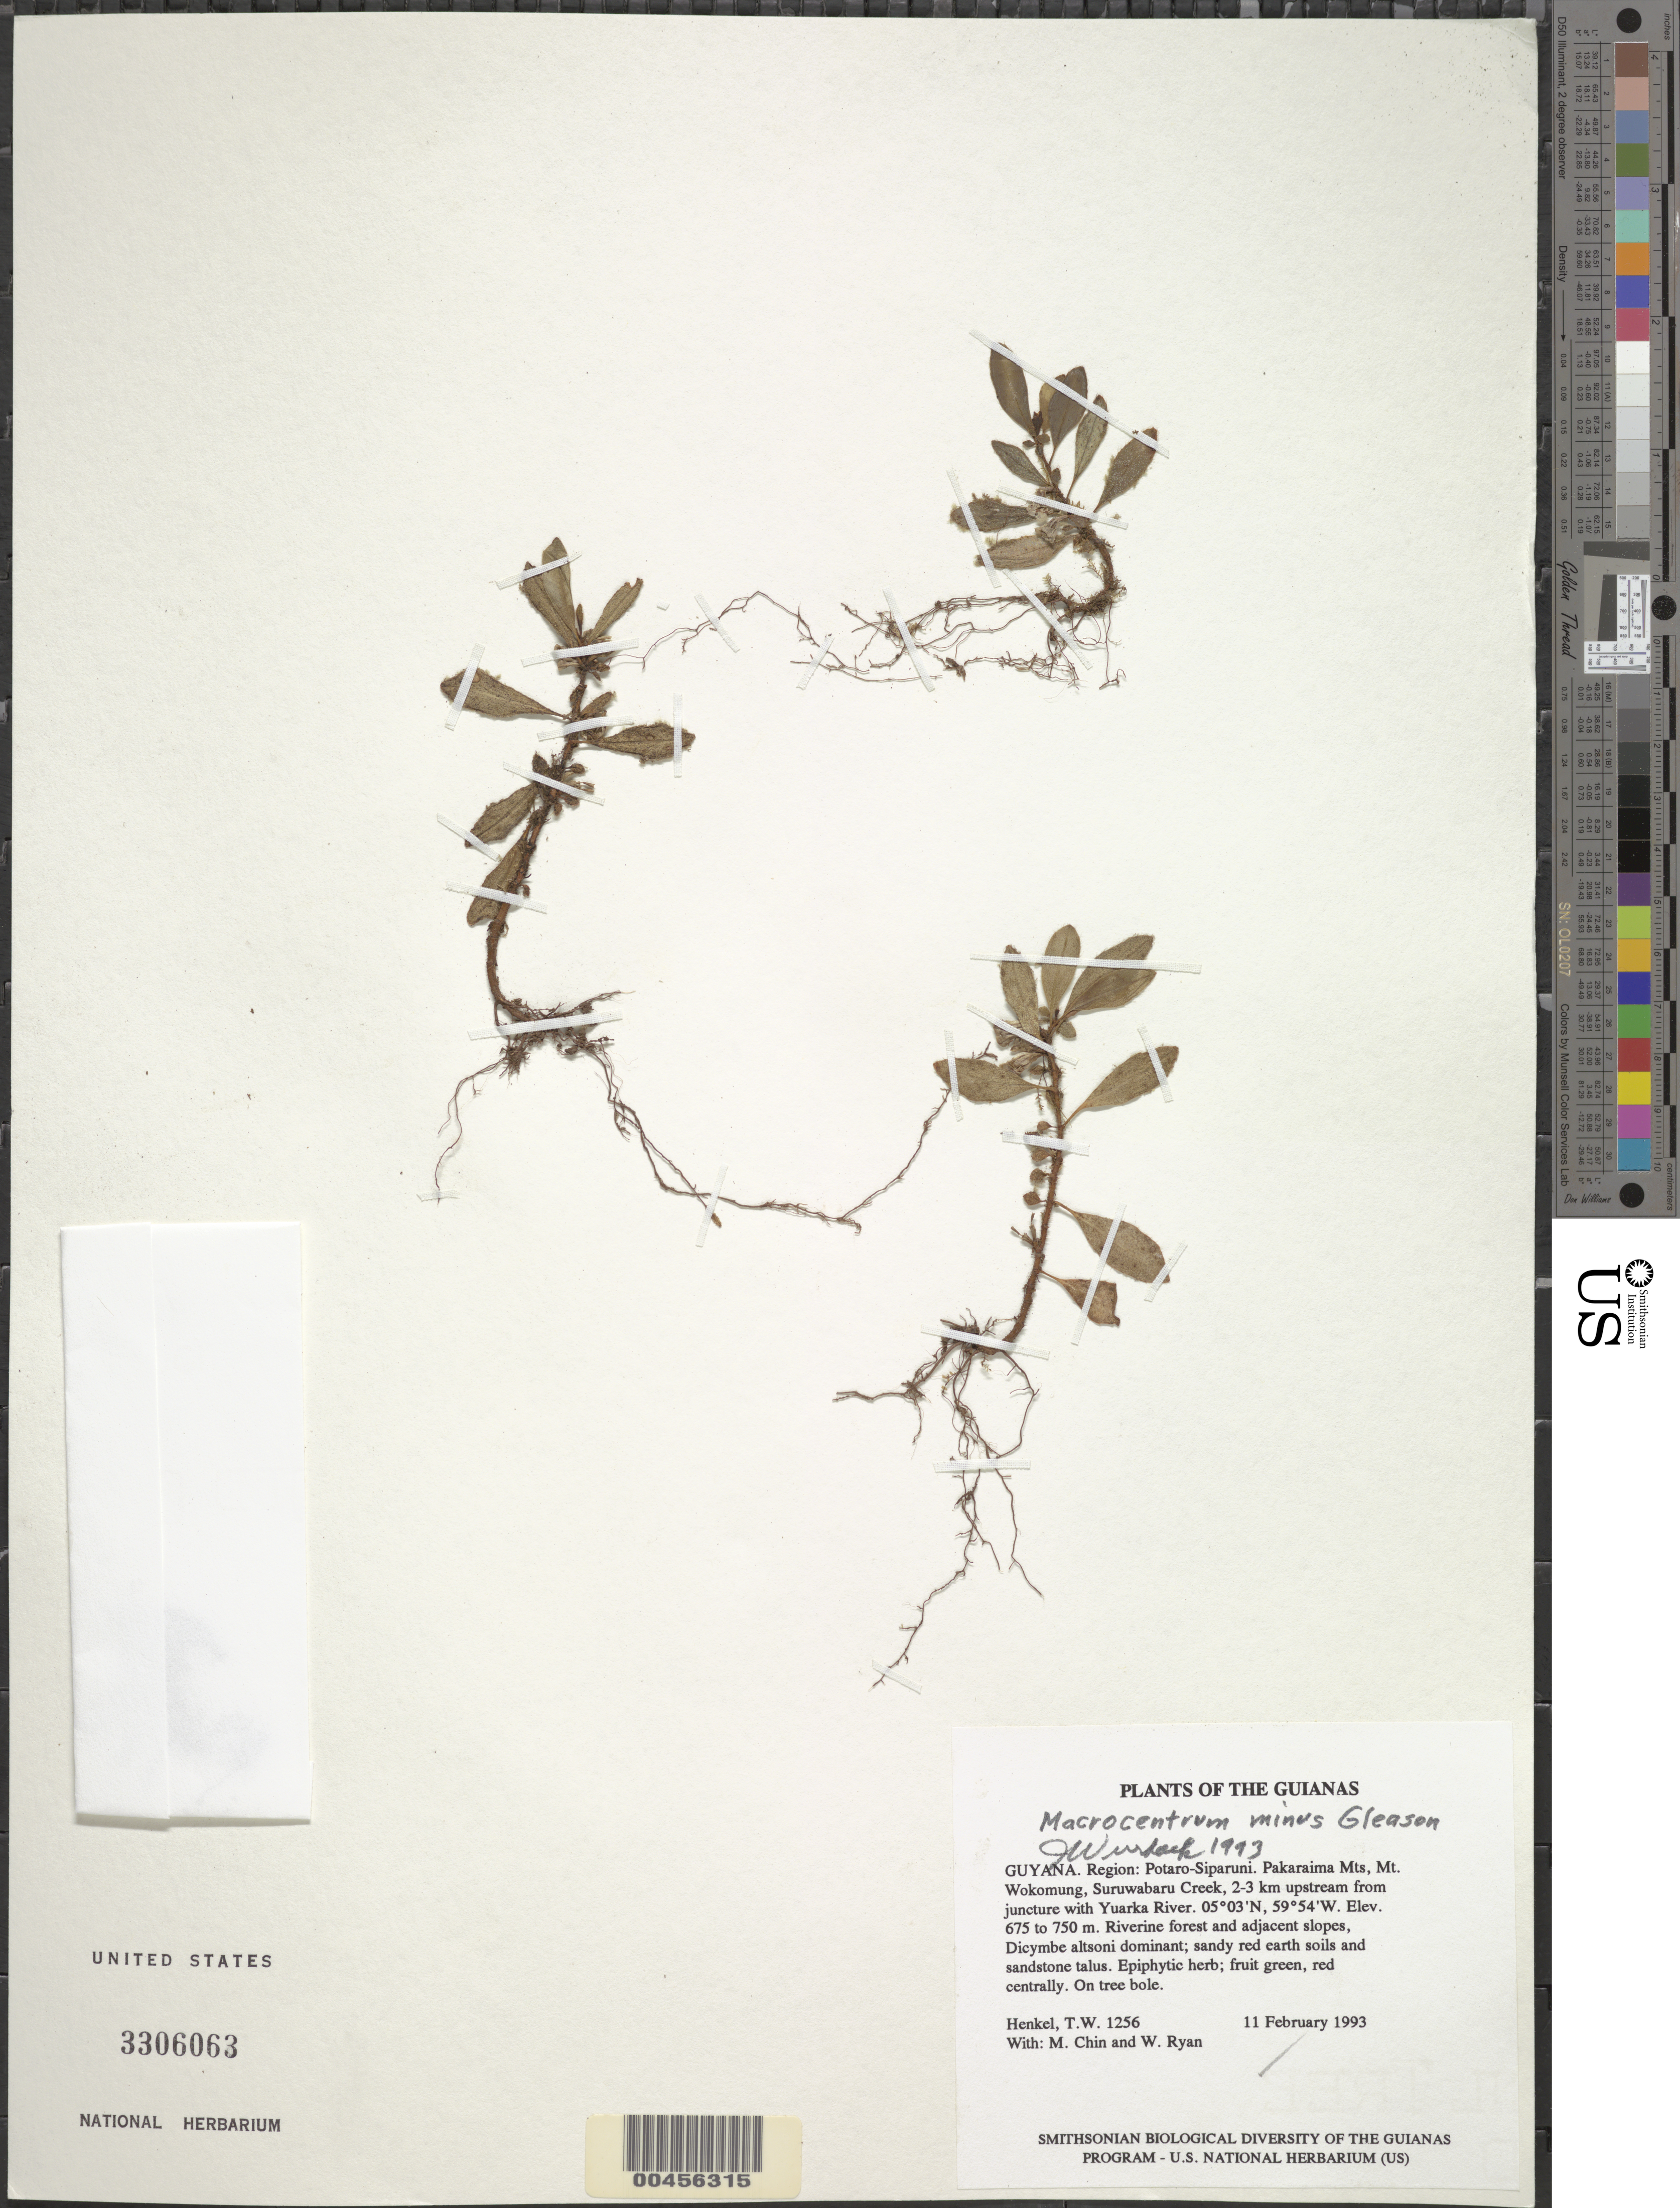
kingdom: Plantae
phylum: Tracheophyta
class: Magnoliopsida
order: Myrtales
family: Melastomataceae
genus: Macrocentrum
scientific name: Macrocentrum minus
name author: Gleason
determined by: Wurdack, John J., (US), US (UNITED STATES)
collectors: T. Henkel, M. Chin & W. Ryan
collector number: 1256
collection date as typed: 11 February 1993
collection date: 1993-02-11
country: Guyana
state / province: Potaro-Siparuni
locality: Pakaraima Mts, Mt. Wokomung, Suruwabaru Creek, 2-3 km upstream from juncture with Yuarka R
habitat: Riverine forest and adjacent slopes, Dicymbe altsoni dominant; sandy red earth soils and sandstone talus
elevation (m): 675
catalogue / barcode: US 3306063